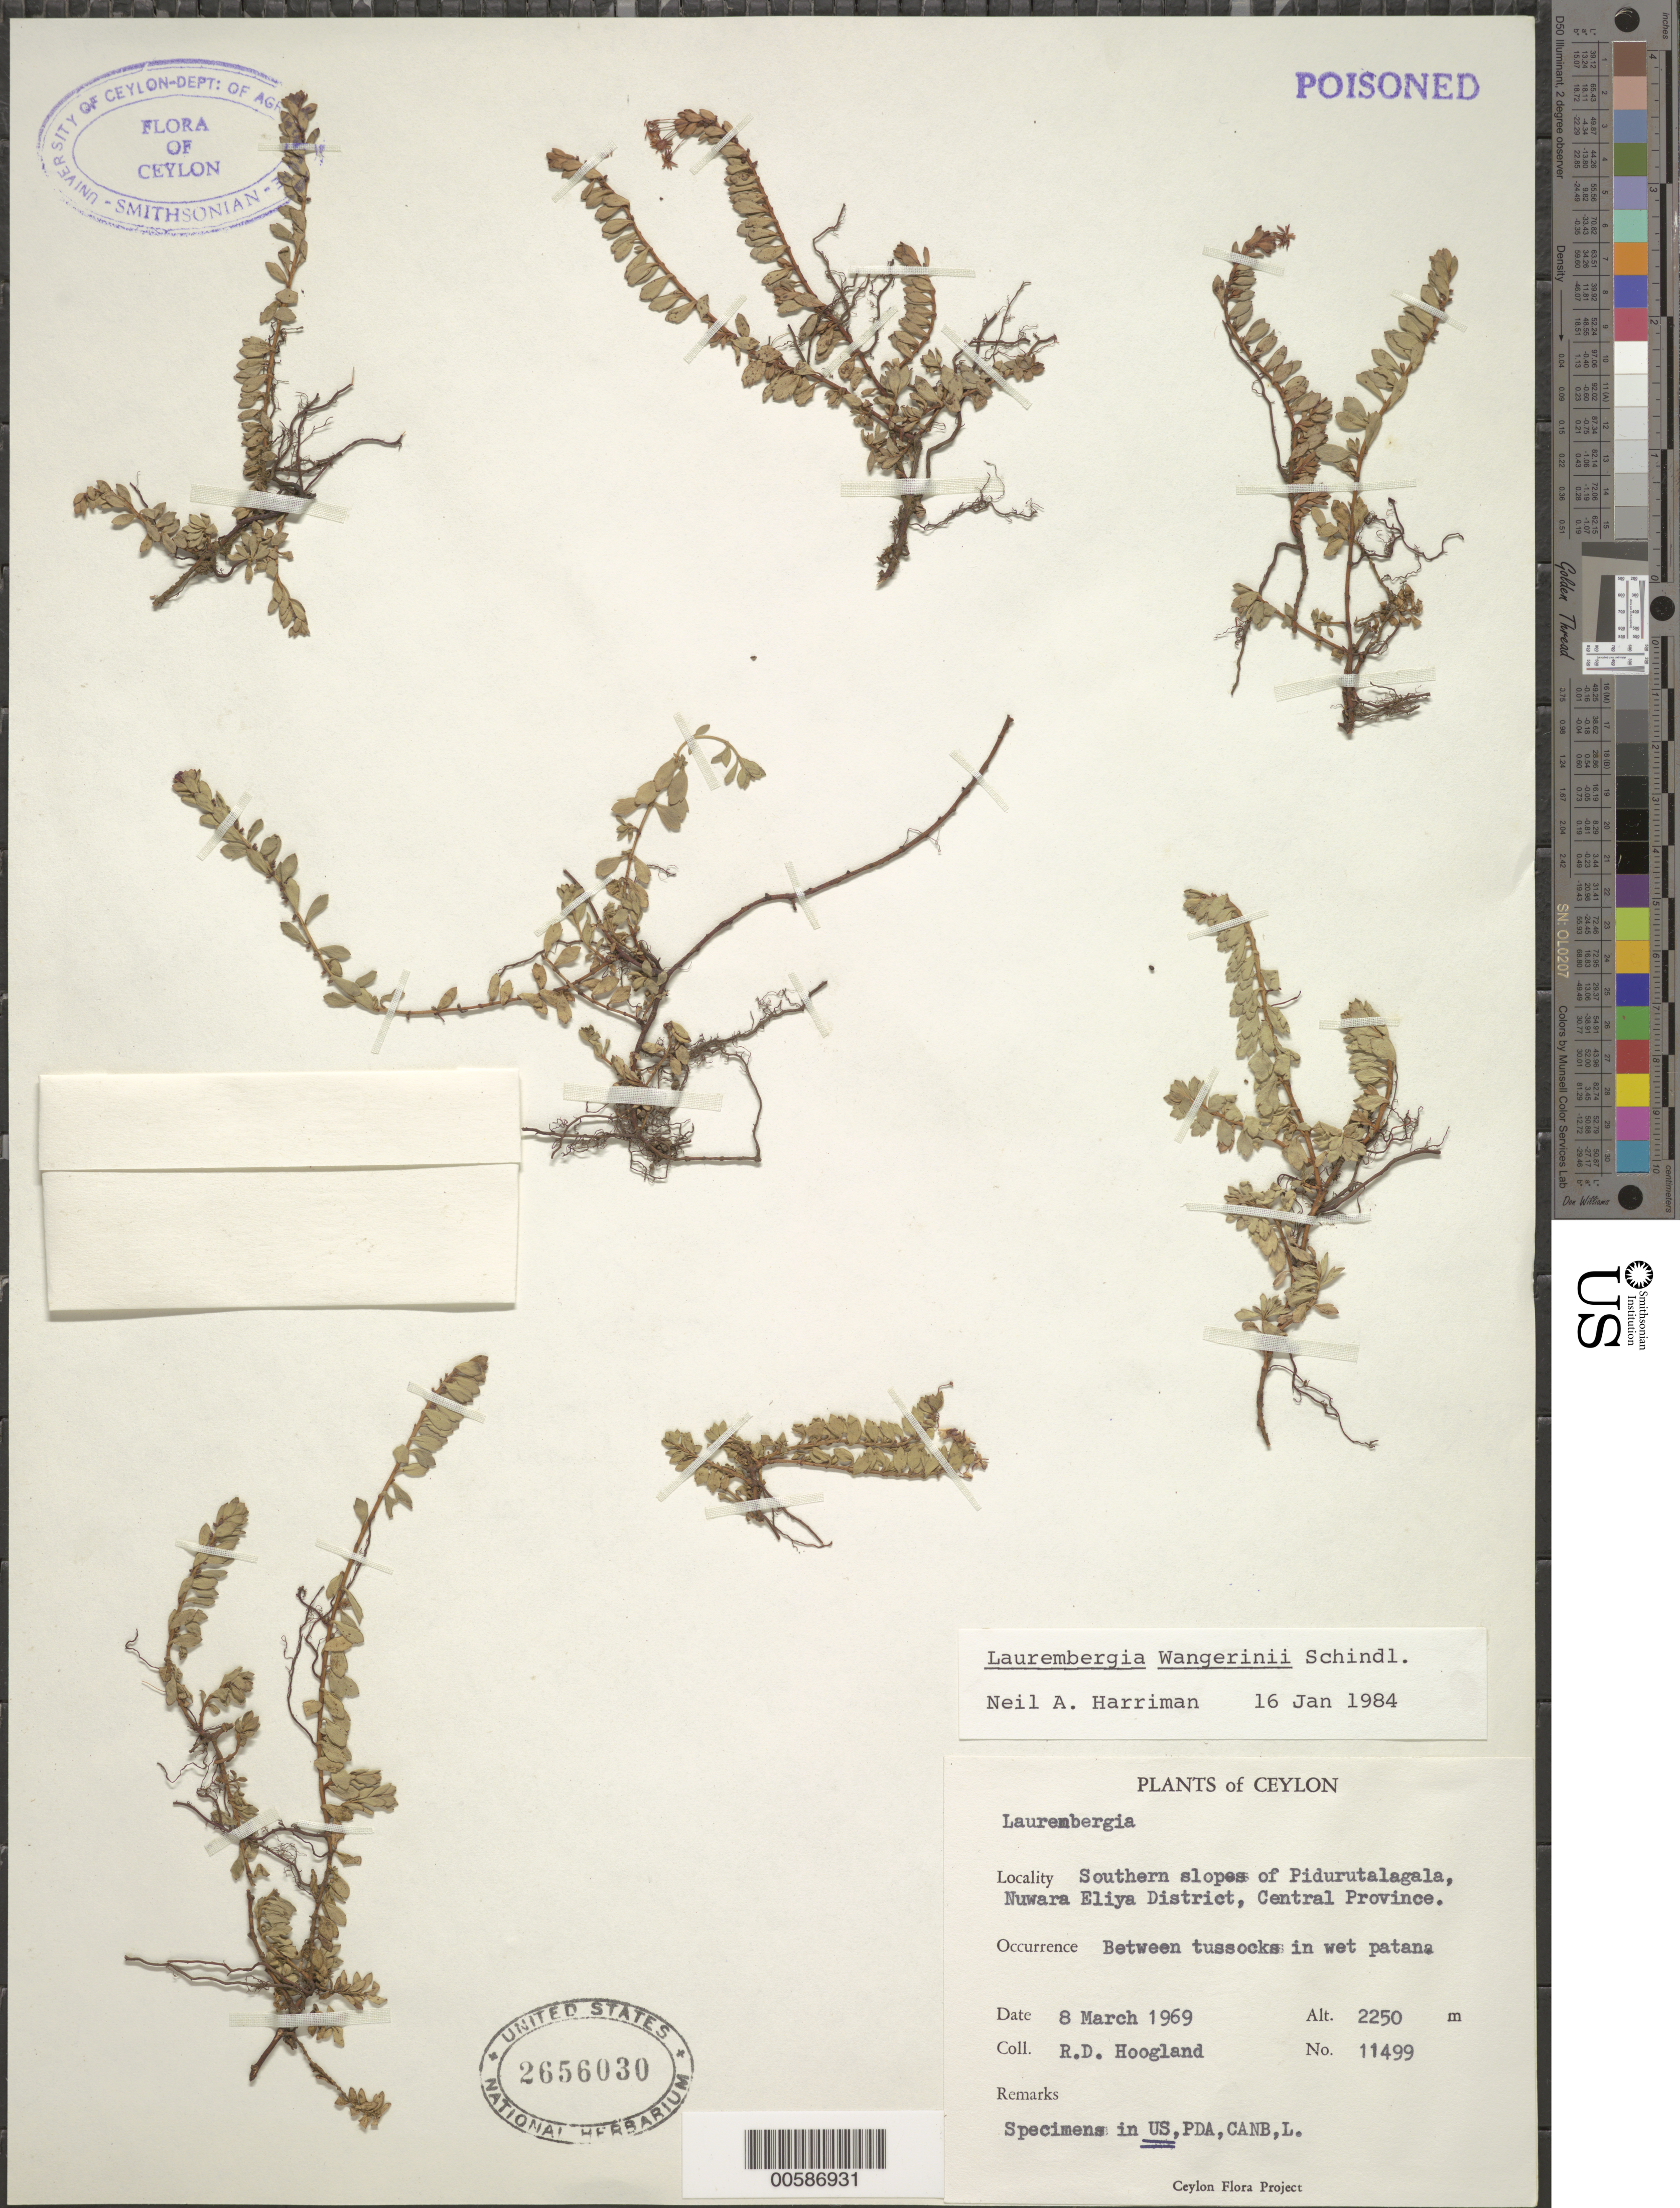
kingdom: Plantae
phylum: Tracheophyta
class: Magnoliopsida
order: Saxifragales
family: Haloragaceae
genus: Laurembergia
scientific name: Laurembergia wangerinii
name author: Schindl.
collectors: R. D. Hoogland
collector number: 11499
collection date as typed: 08 Mar 1969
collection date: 1969-03-08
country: Sri Lanka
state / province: Central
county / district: Nuwara Eliya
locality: Pidurutalagala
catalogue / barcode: US 2656030